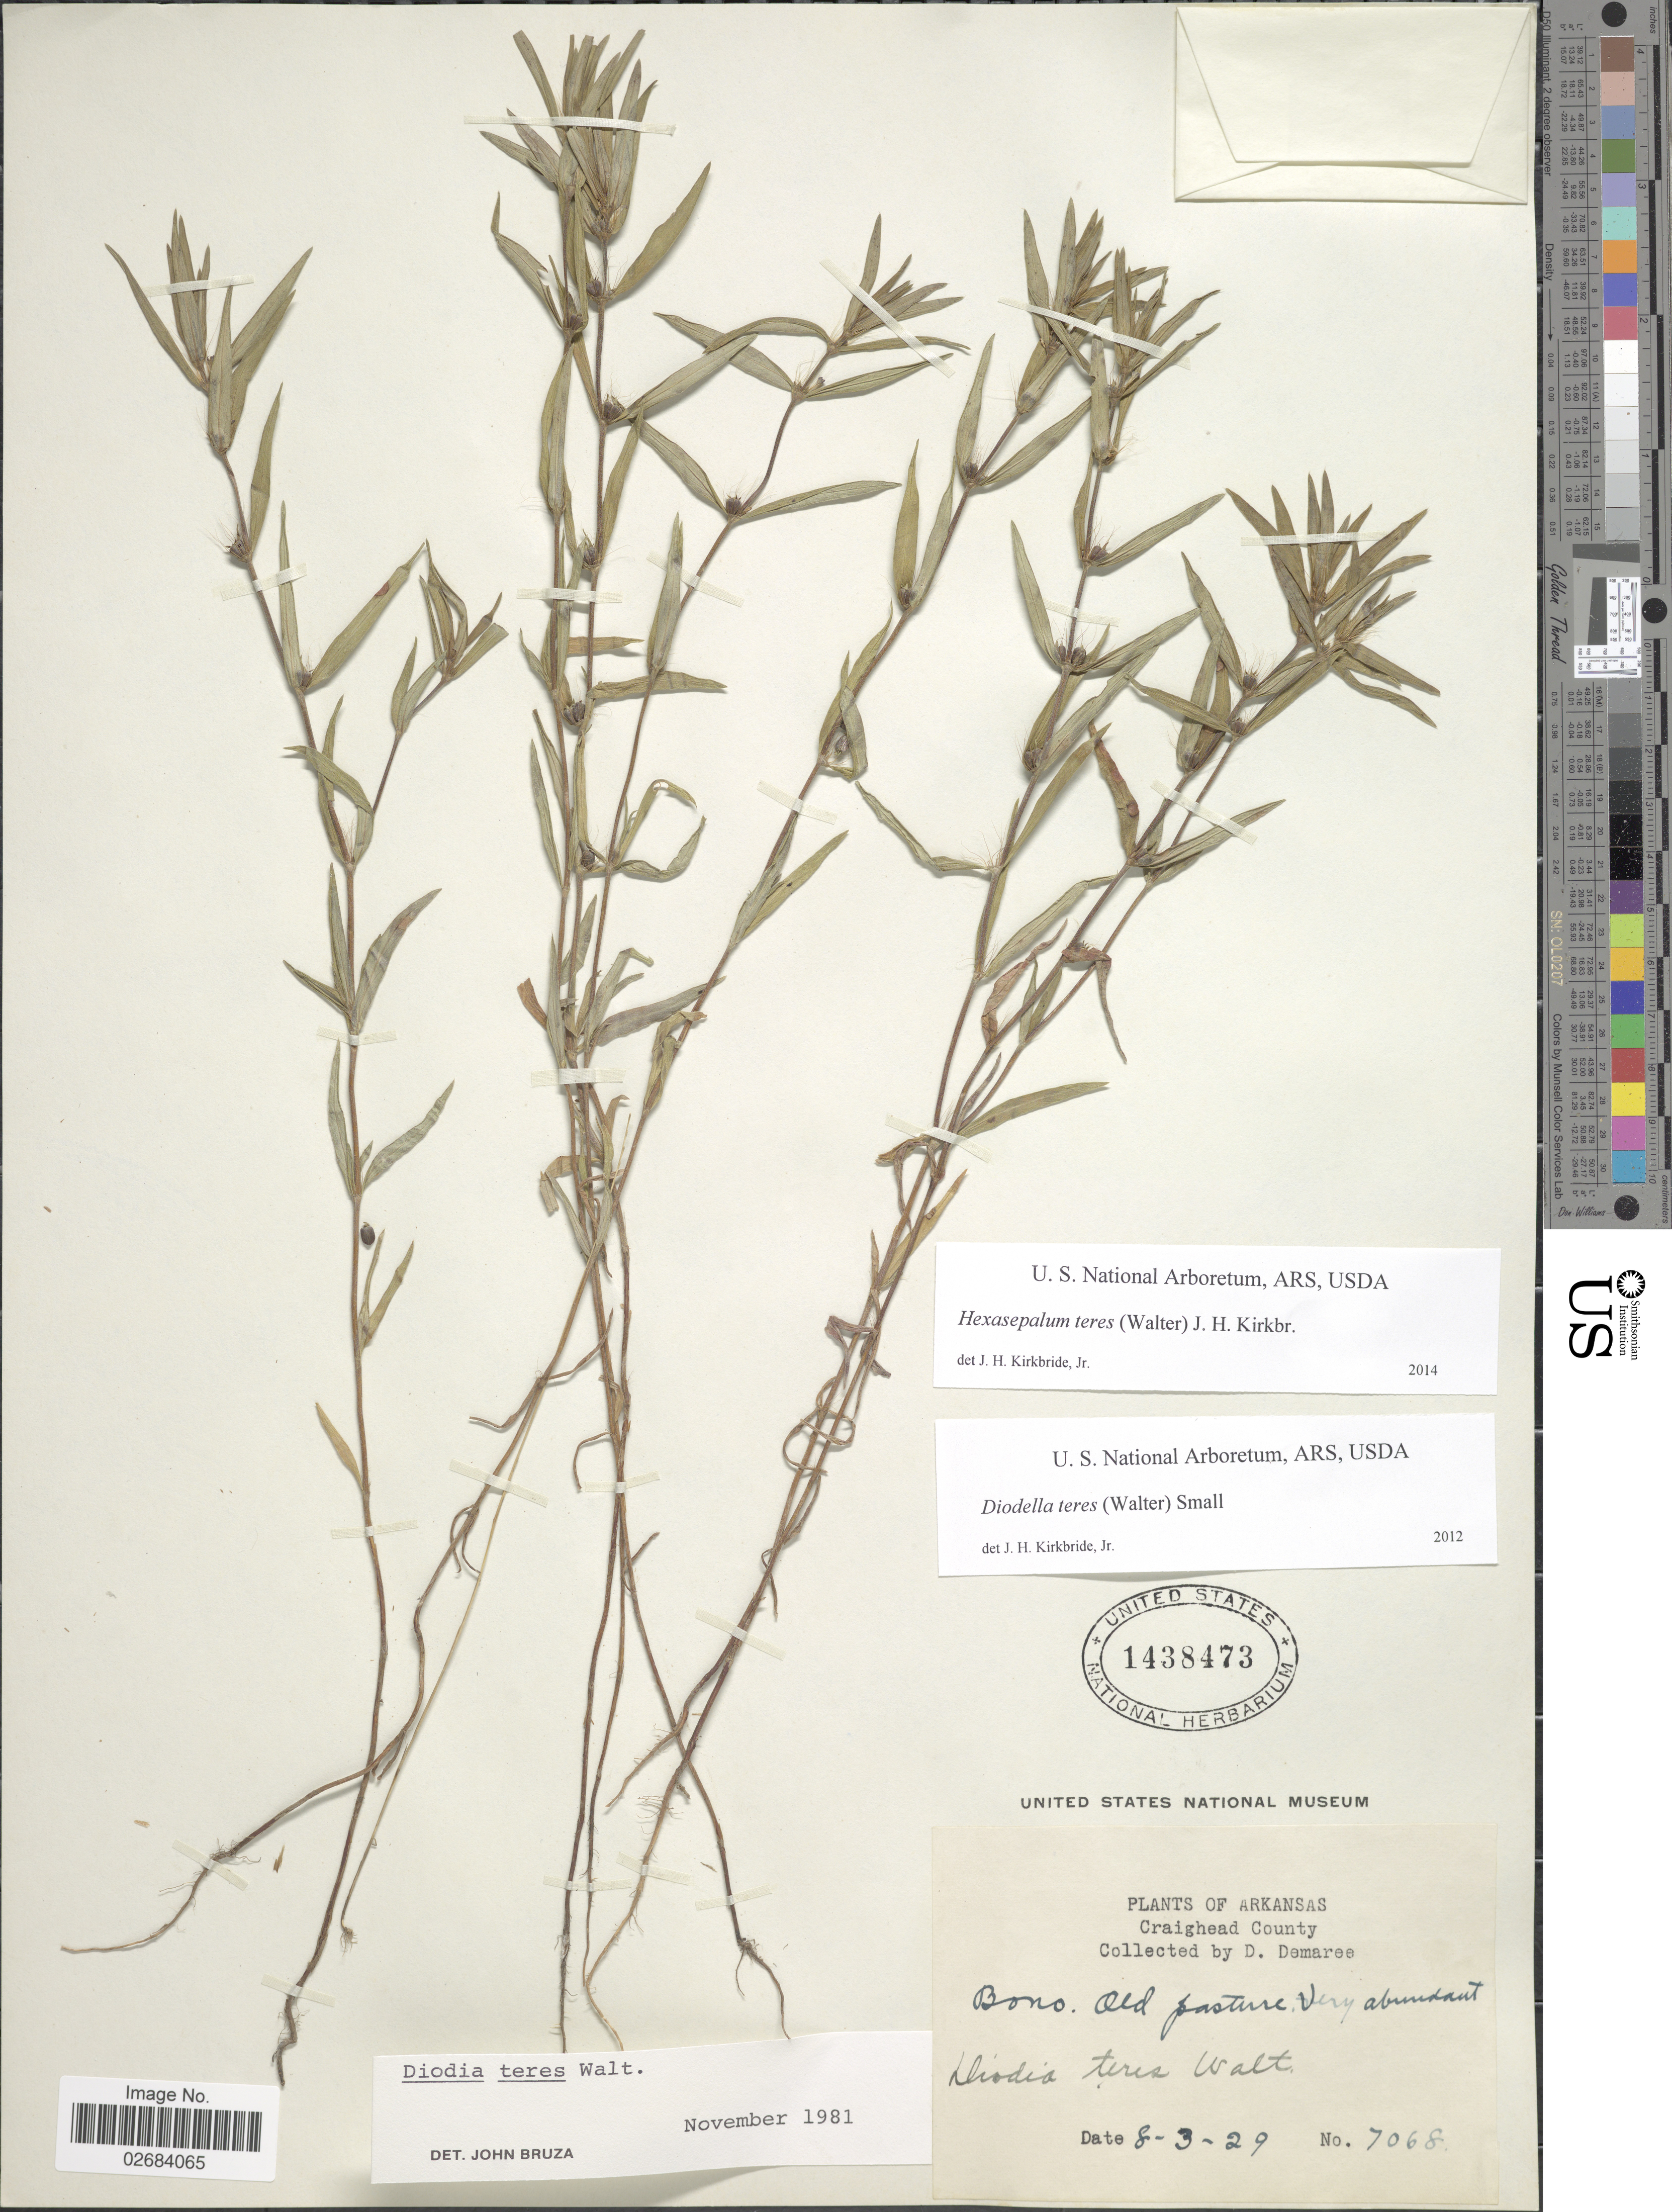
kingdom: Plantae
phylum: Tracheophyta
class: Magnoliopsida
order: Gentianales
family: Rubiaceae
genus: Diodia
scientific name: Diodia teres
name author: Walter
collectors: D. Demaree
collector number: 7068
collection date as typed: Transcribed d/m/y: 3/8/29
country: United States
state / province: Arkansas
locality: Craighead County.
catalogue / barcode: US 1438473